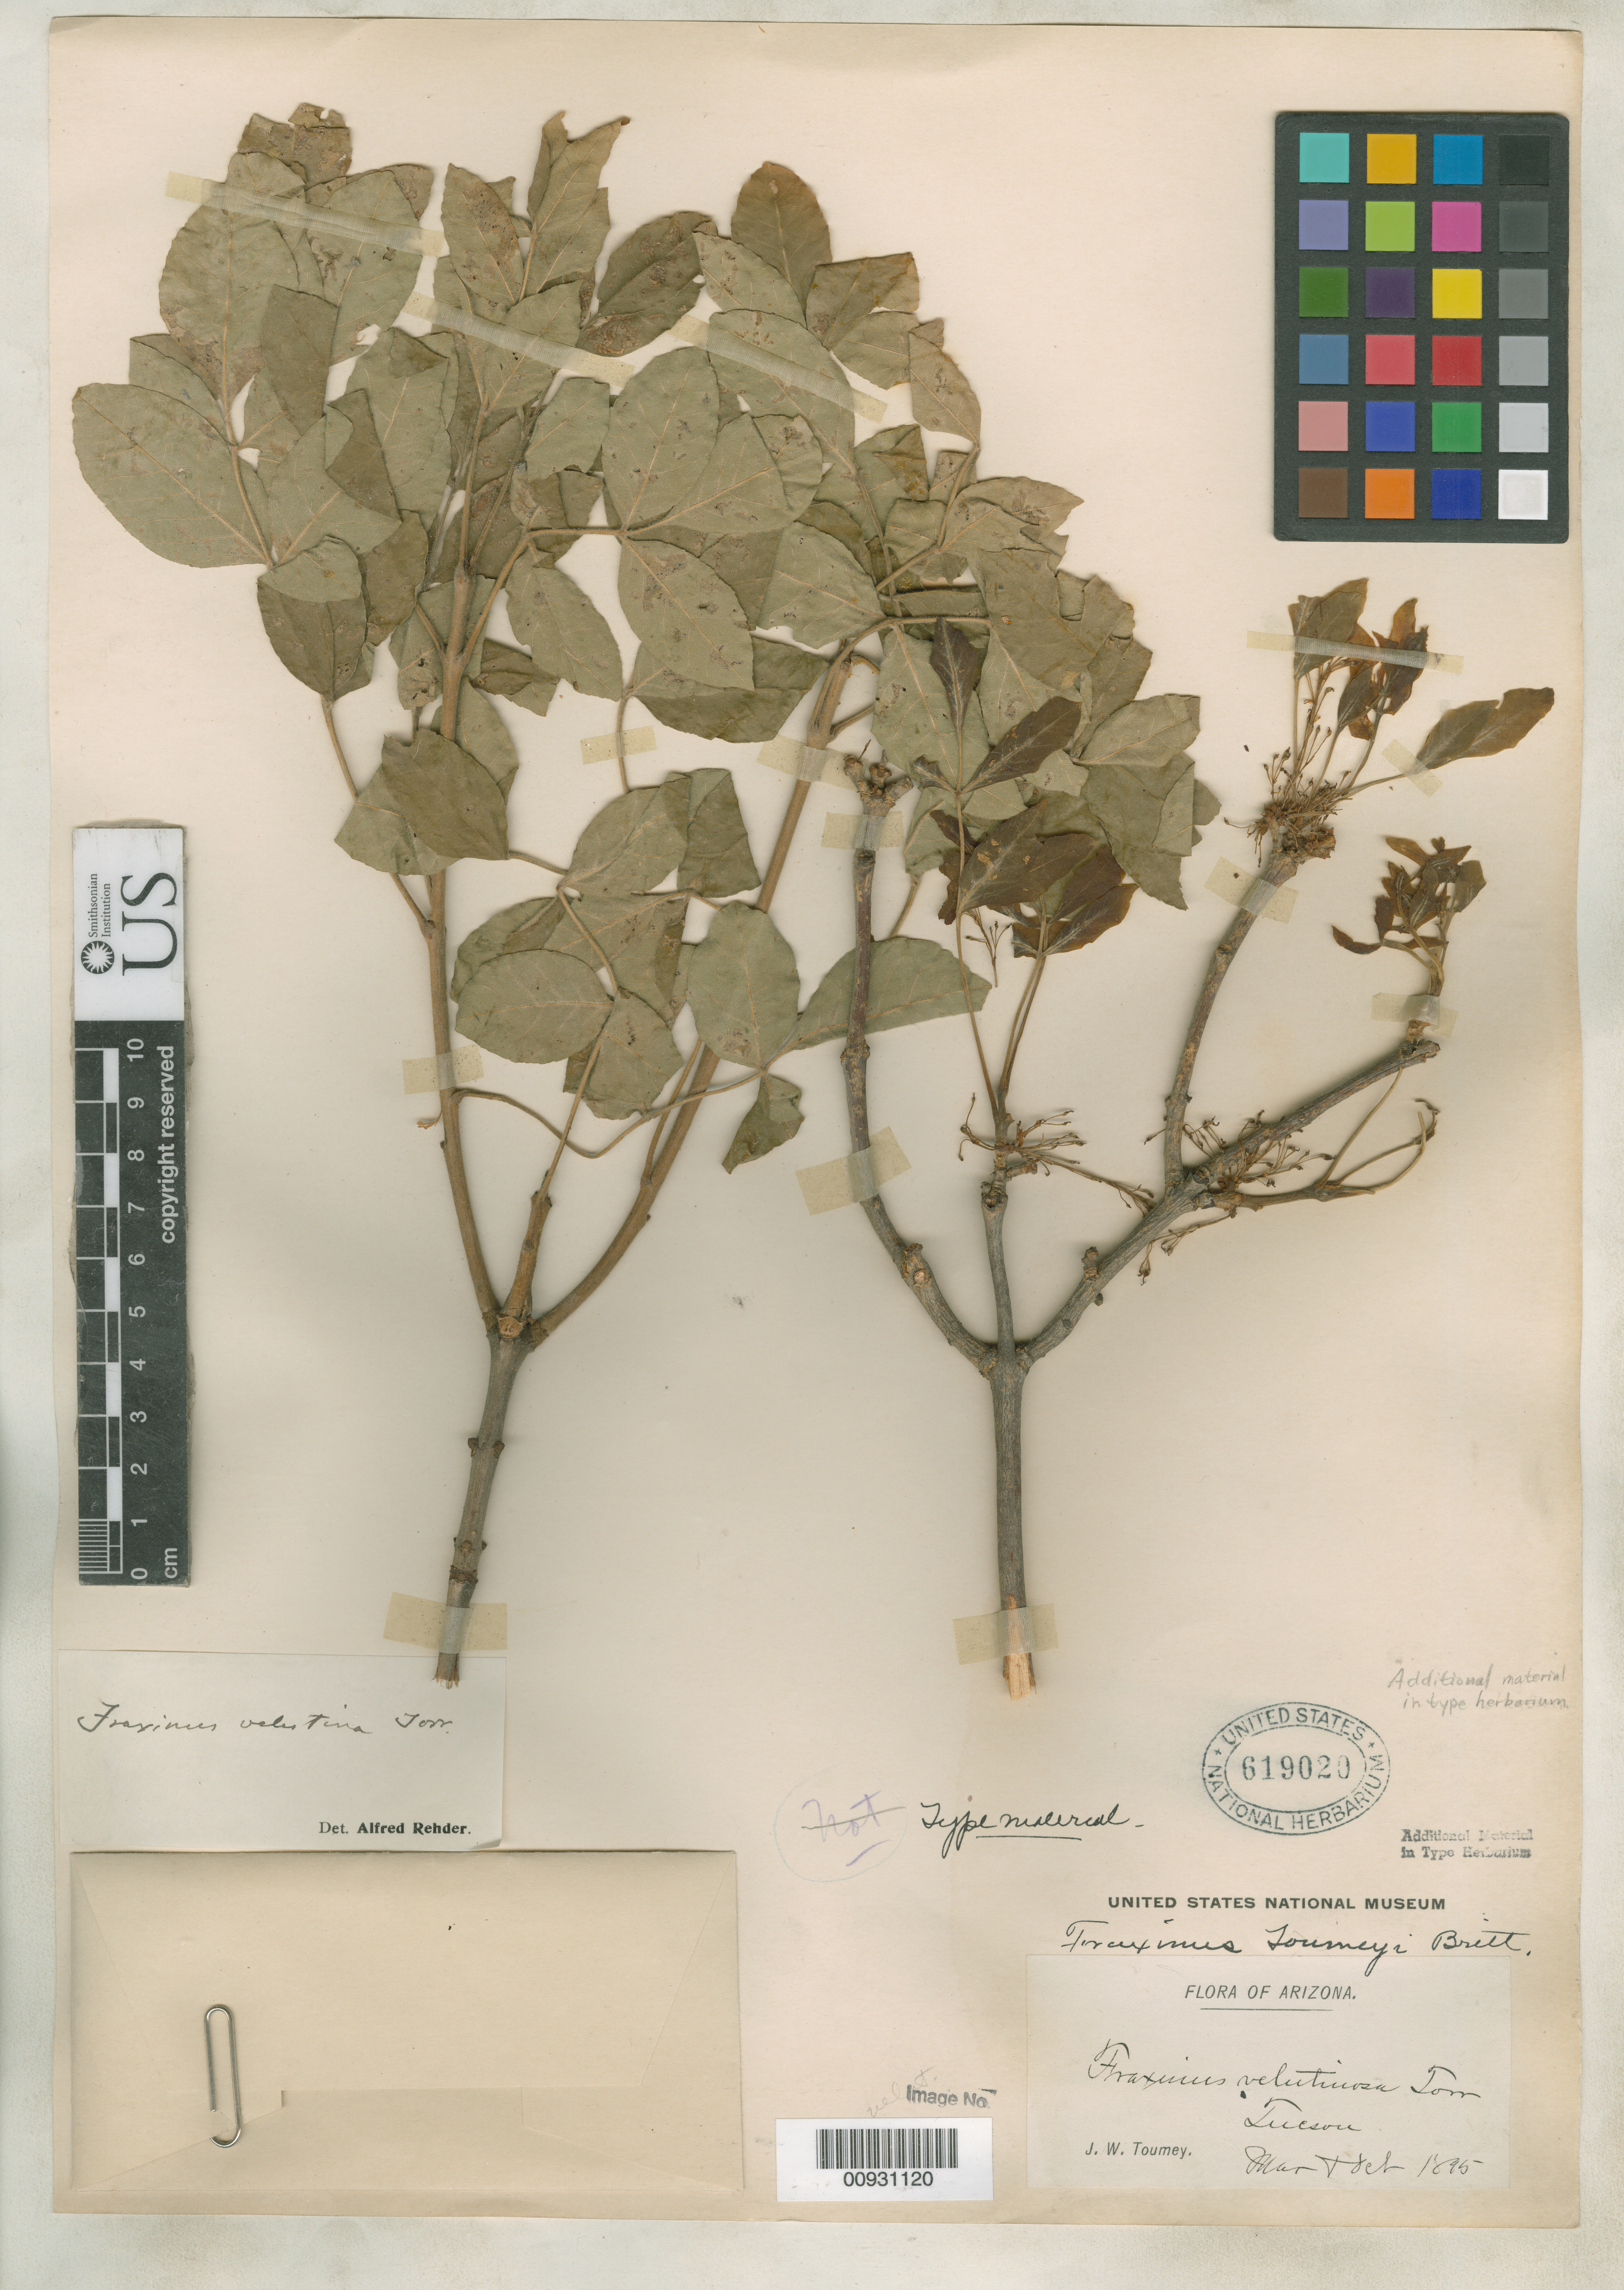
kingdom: Plantae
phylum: Tracheophyta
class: Magnoliopsida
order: Lamiales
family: Oleaceae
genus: Fraxinus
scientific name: Fraxinus toumeyi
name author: Britton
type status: Syntype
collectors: J. W. Toumey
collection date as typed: Mar 1895 and -- Oct 1895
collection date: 1895-03,1895-10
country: United States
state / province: Arizona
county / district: Pima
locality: Tucson.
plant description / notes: Sheet apparently mounted with specimens collected on 2 dates; protologue cites type specimens collected in "March and October".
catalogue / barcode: US 619020